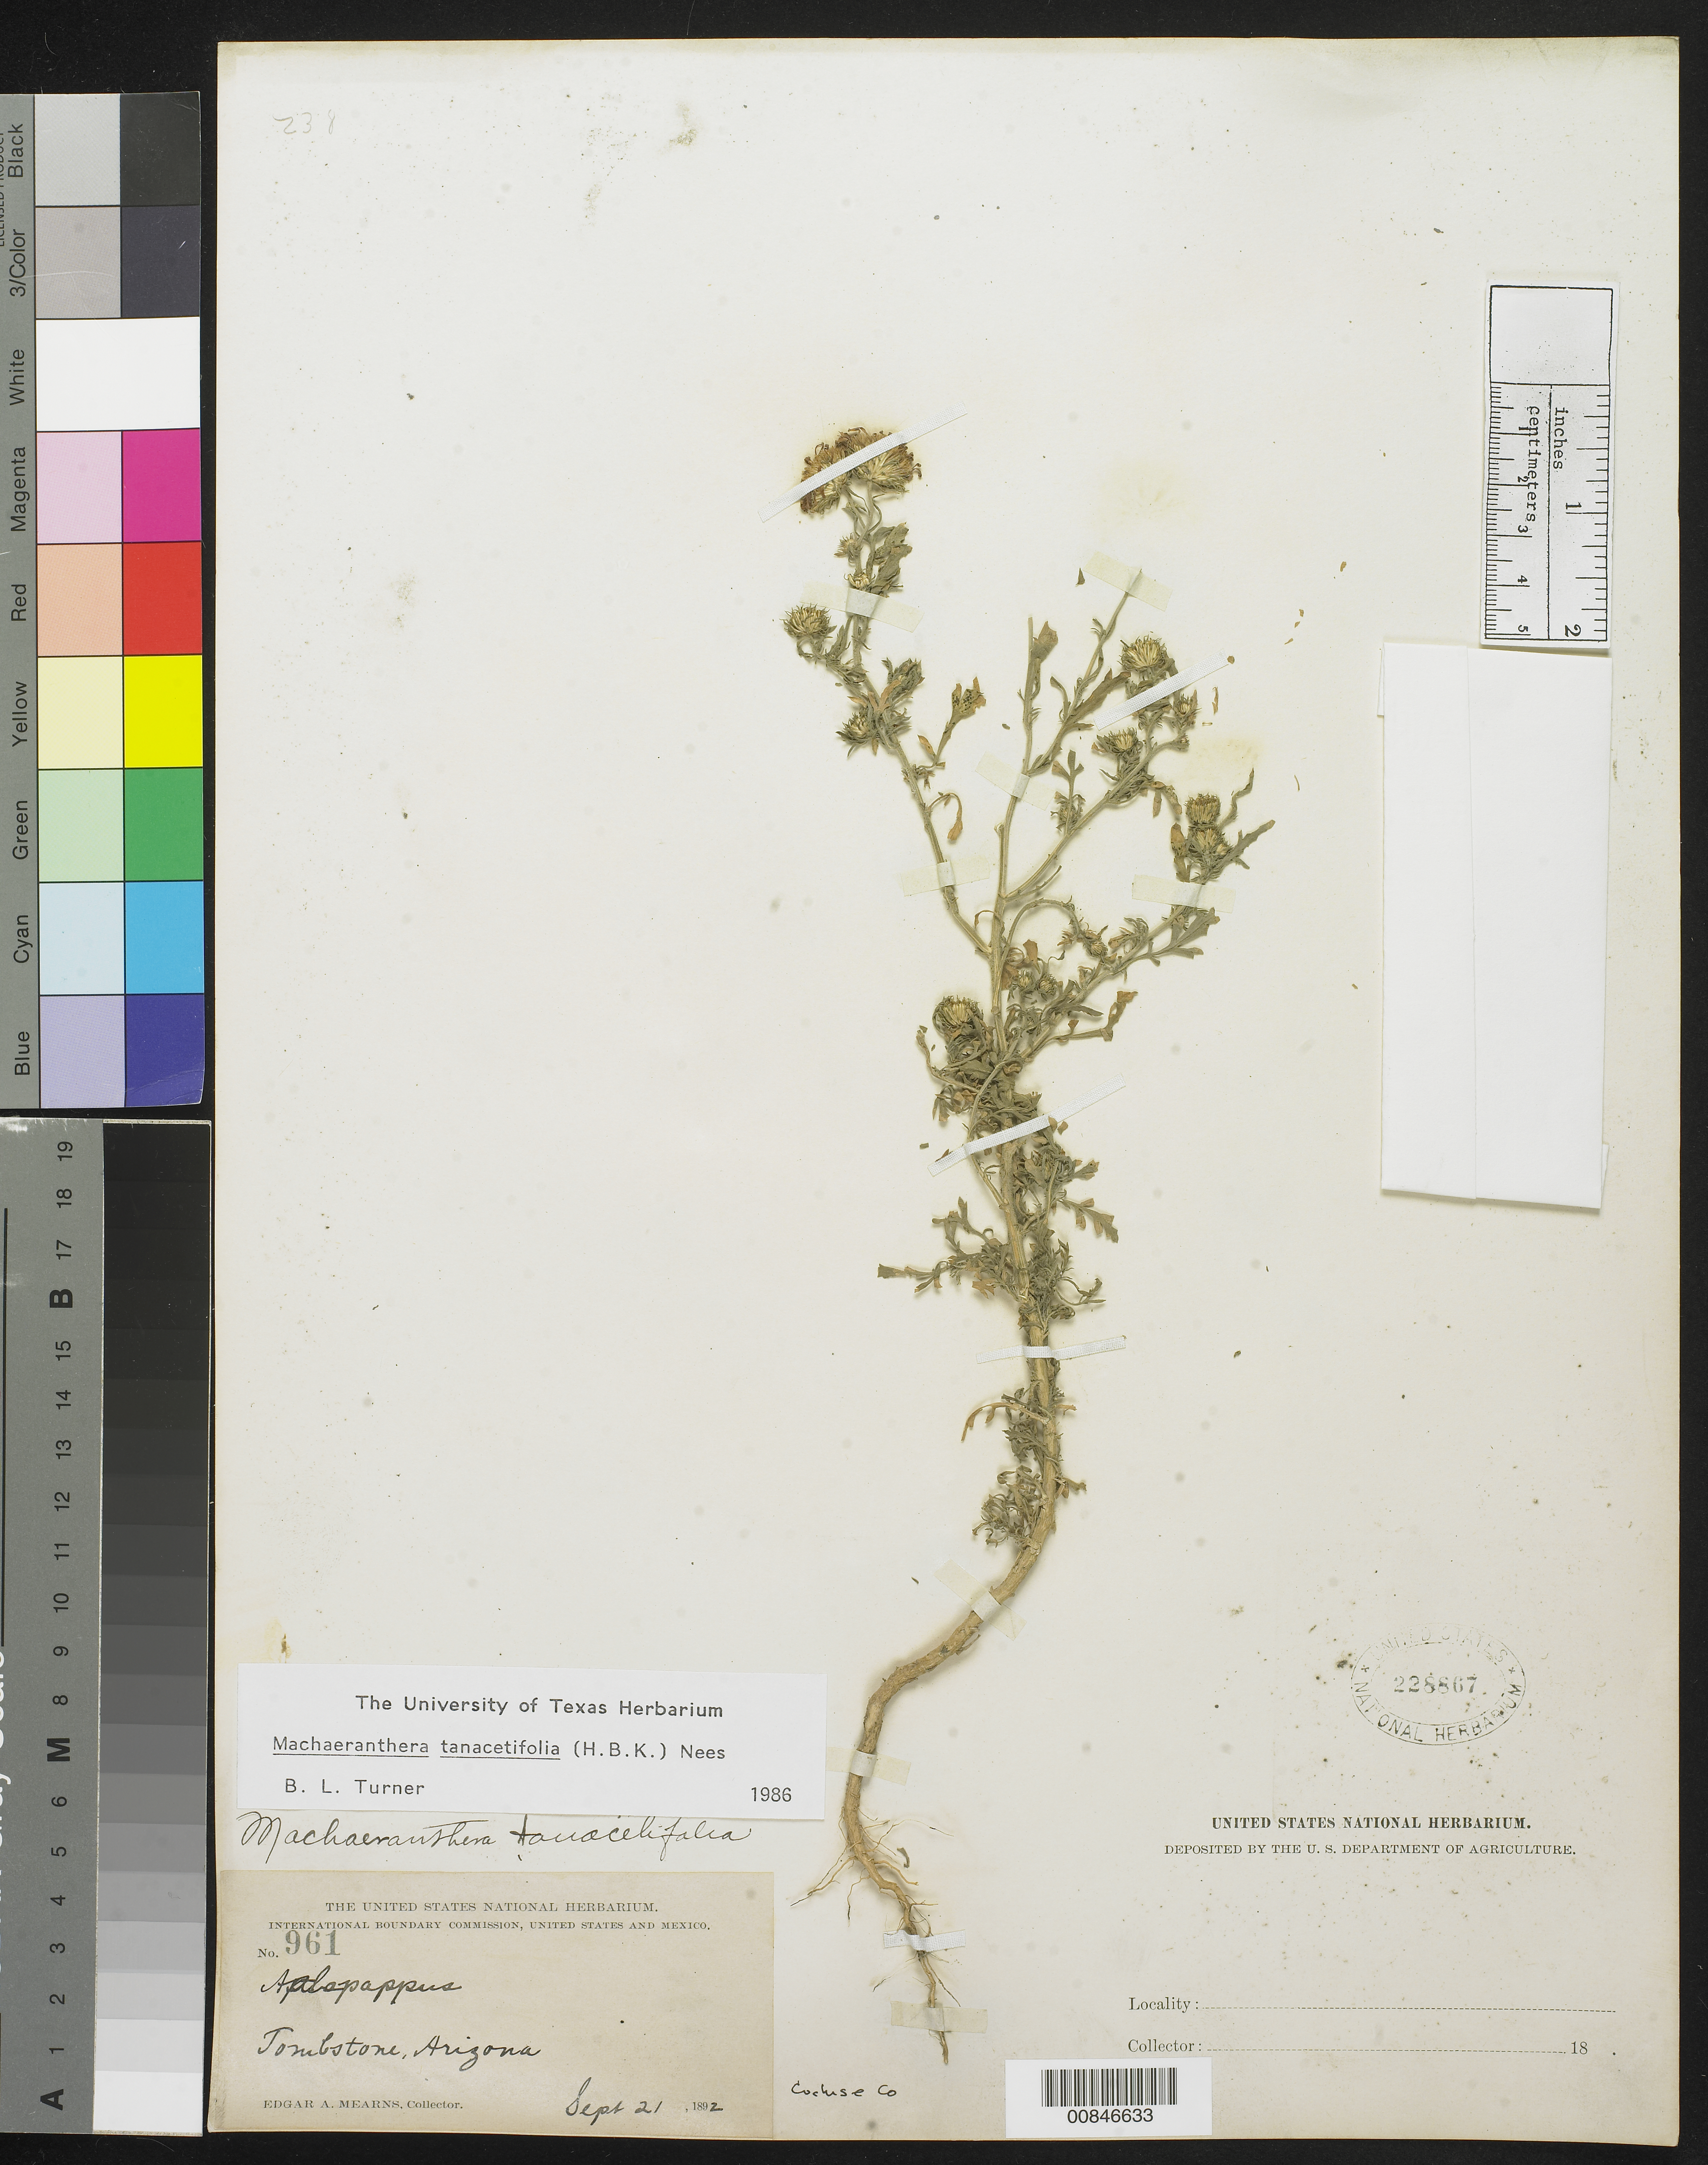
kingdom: Plantae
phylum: Tracheophyta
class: Magnoliopsida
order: Asterales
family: Asteraceae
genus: Machaeranthera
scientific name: Machaeranthera tanacetifolia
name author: (Kunth) Nees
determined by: Turner, B. L.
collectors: E. A. Mearns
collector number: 961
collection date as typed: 21 Sep 1892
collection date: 1892-09-21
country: United States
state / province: Arizona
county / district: Cochise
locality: Tombstone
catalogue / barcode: US 228867